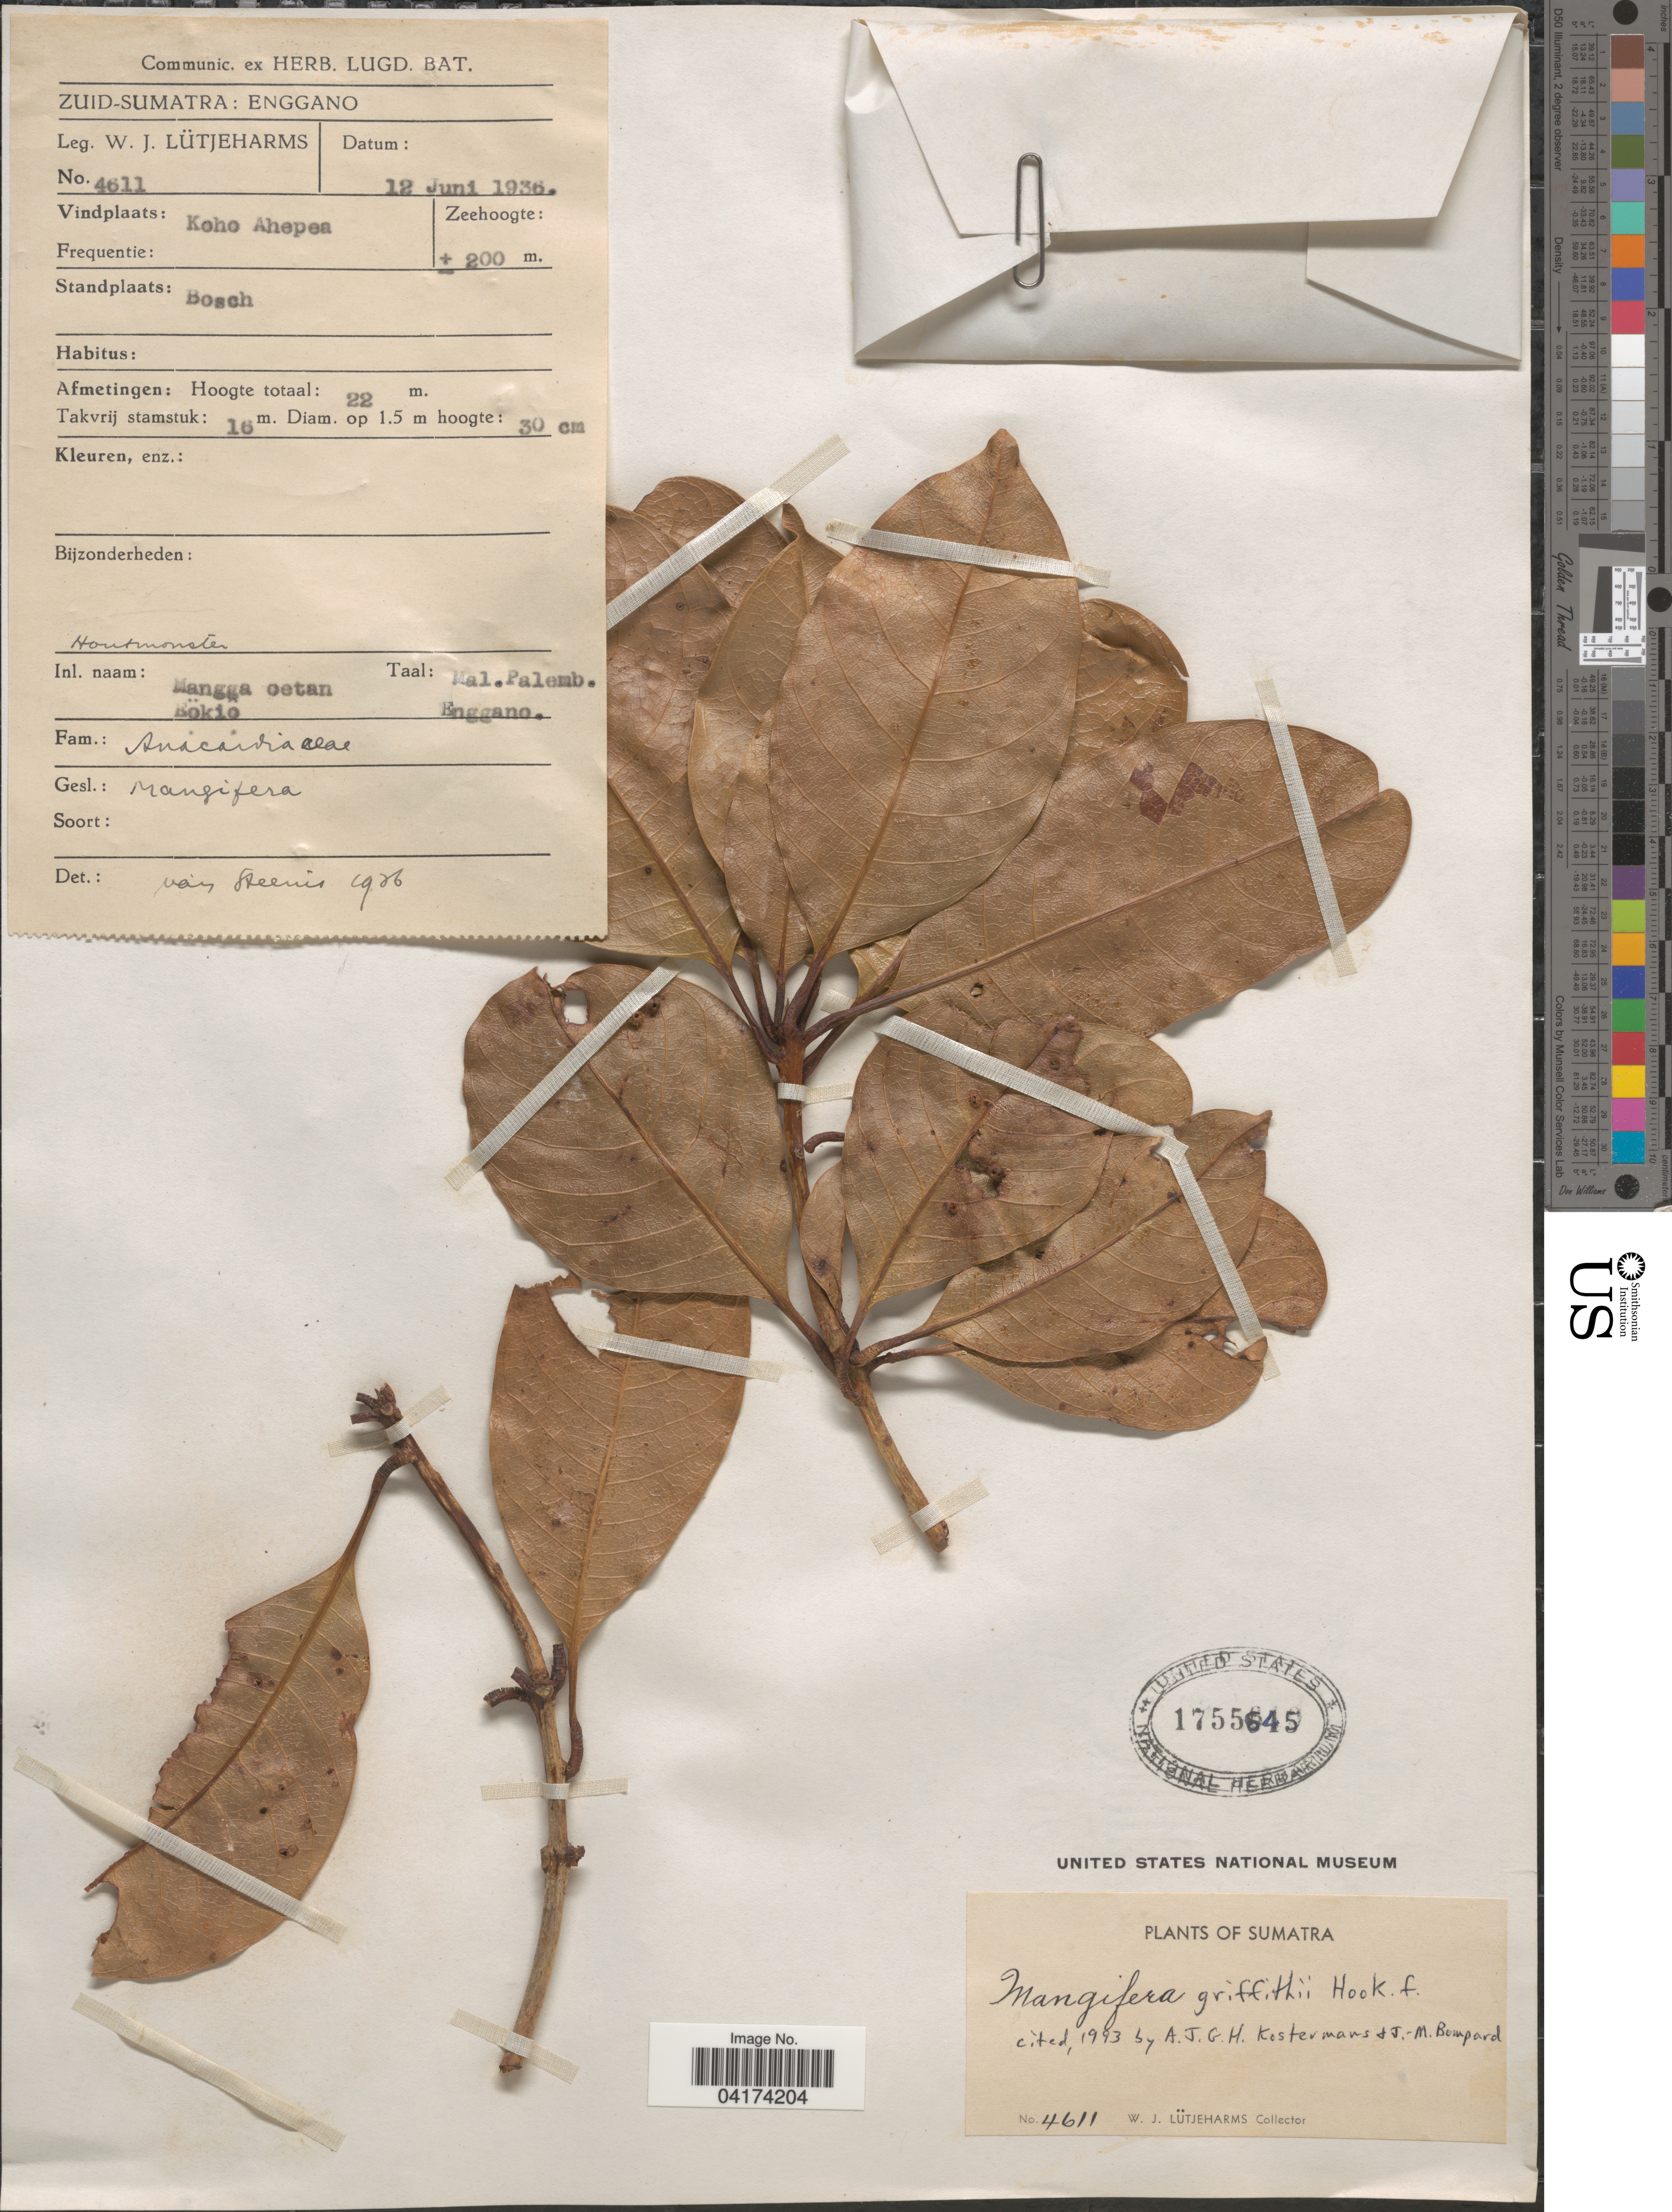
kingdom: Plantae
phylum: Tracheophyta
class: Magnoliopsida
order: Sapindales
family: Anacardiaceae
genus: Mangifera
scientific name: Mangifera griffithii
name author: Hook. f.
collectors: W. Lütjeharms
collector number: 4611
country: Indonesia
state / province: Sumatra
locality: Koho Ahepea.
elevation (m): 200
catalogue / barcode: US 1755645